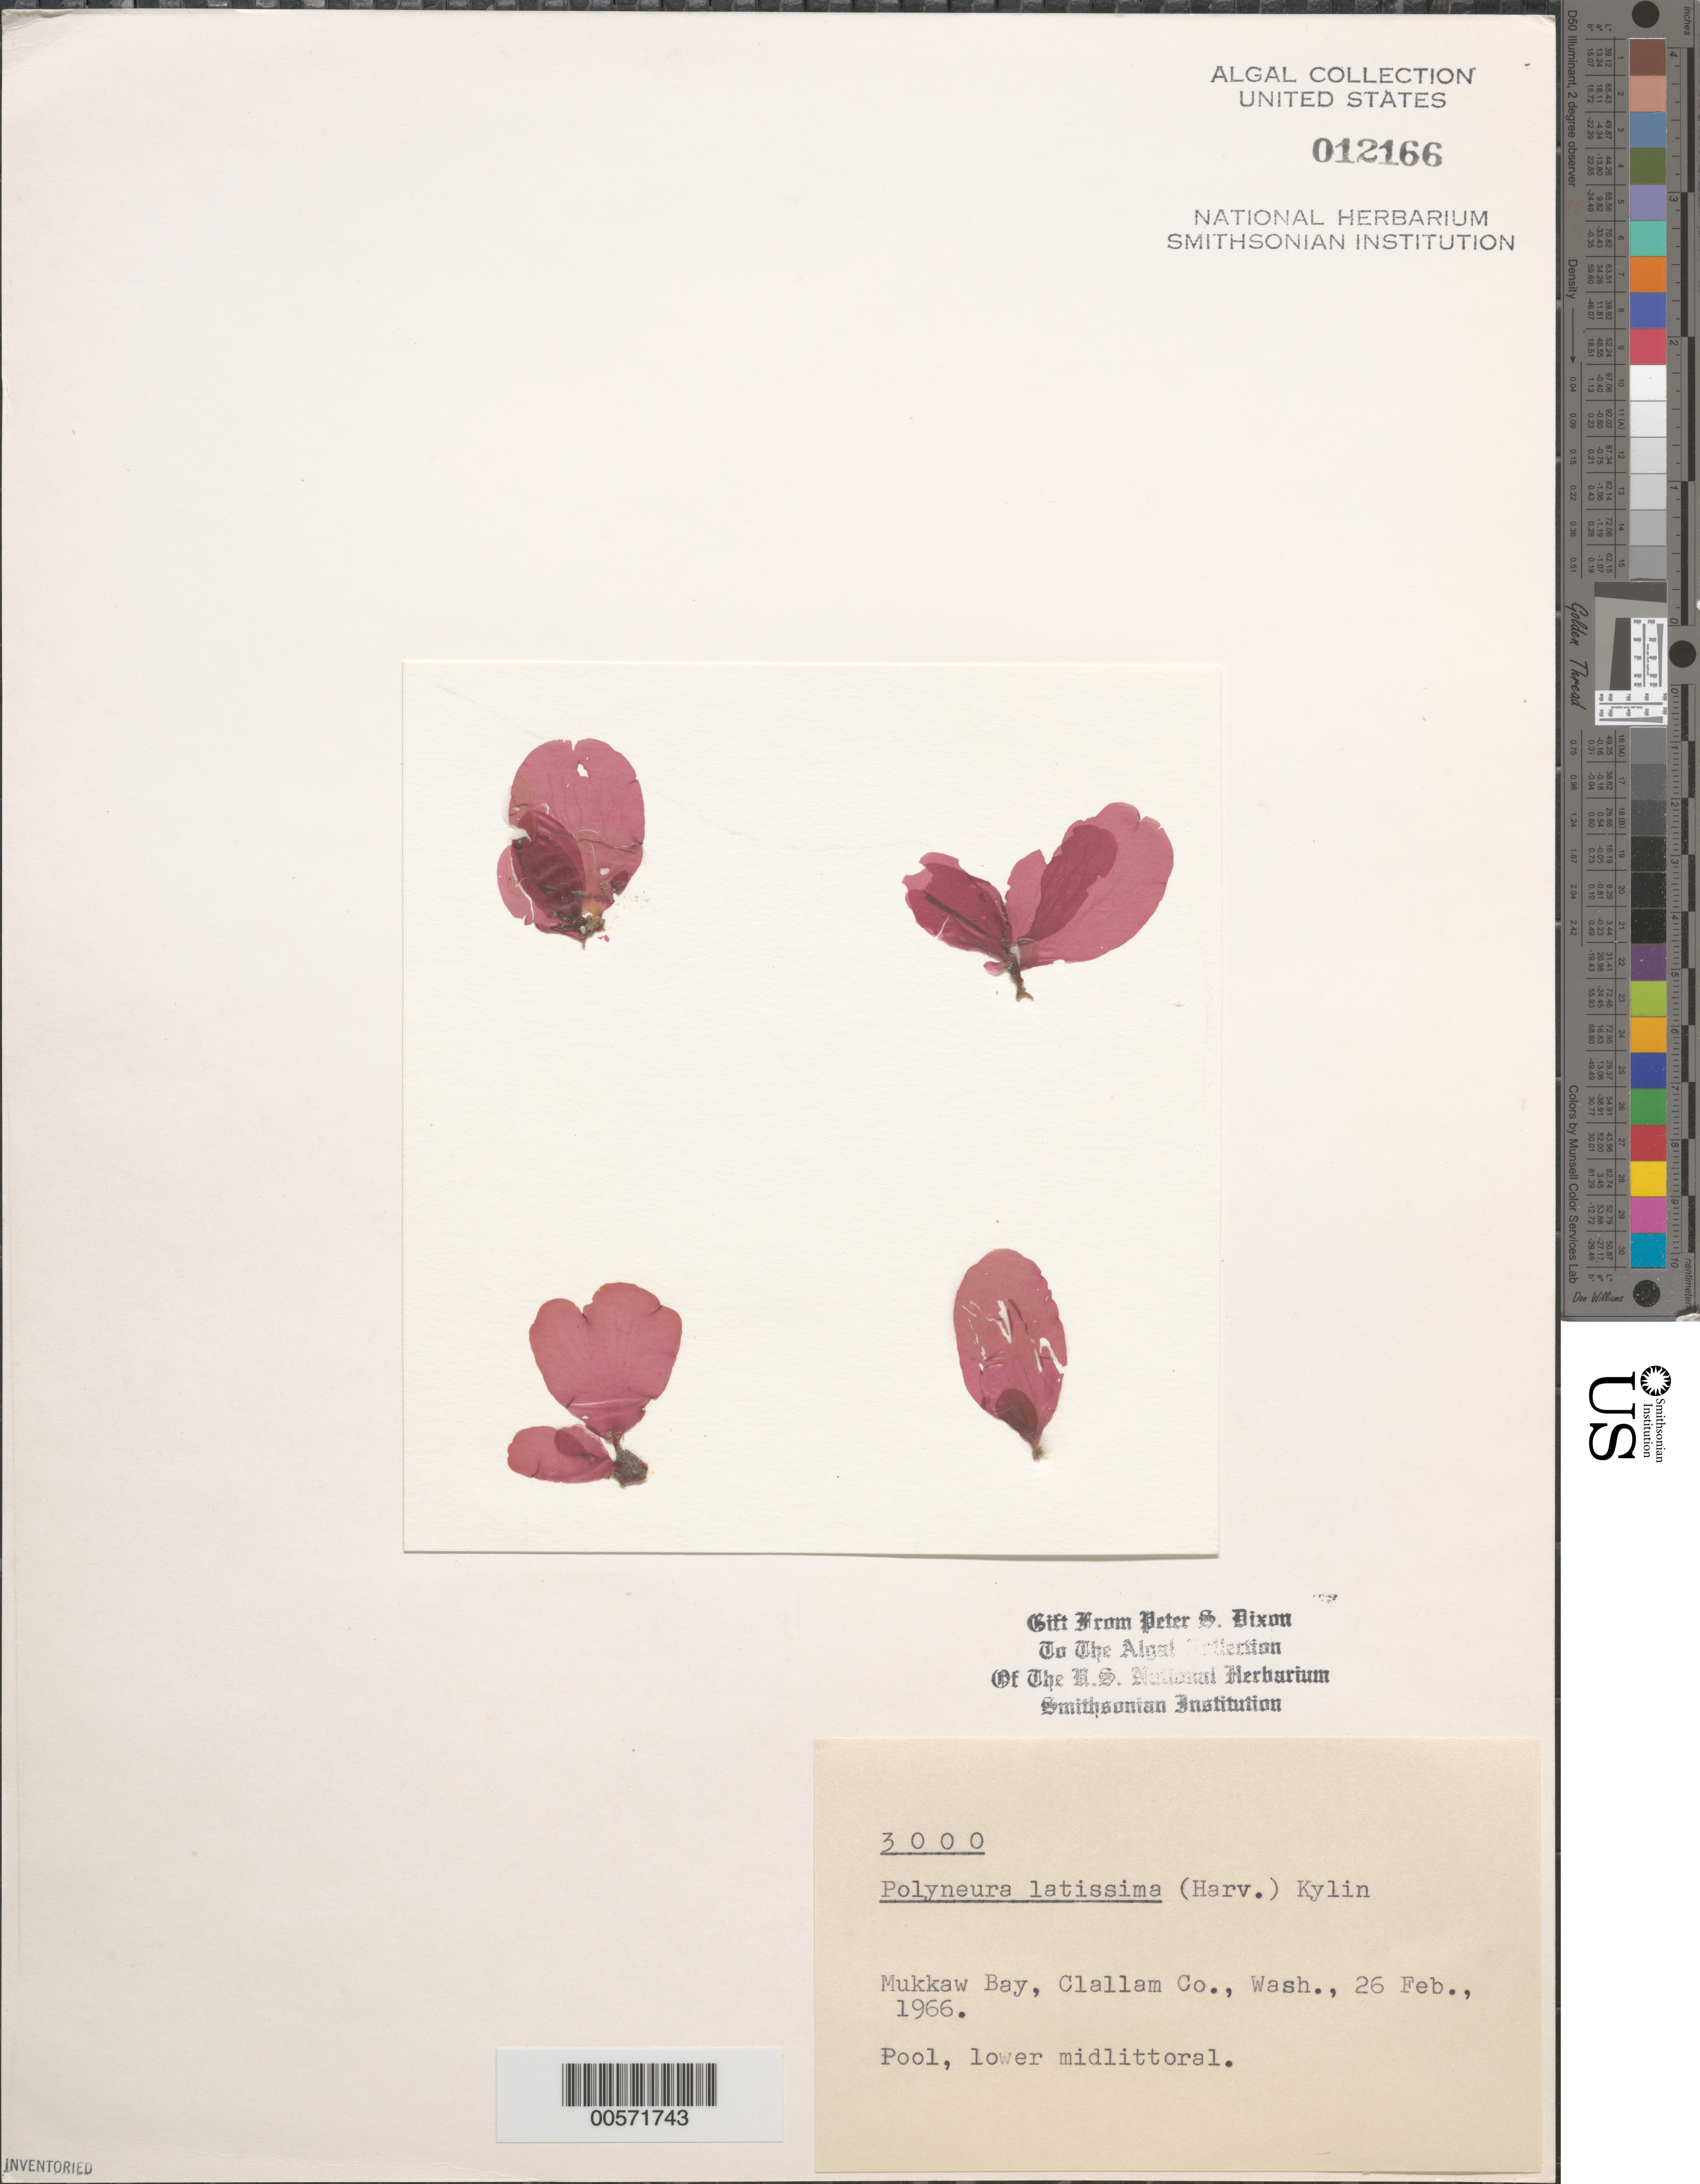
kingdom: Plantae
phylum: Rhodophyta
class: Florideophyceae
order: Ceramiales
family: Delesseriaceae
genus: Polyneura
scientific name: Polyneura latissima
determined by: Dixon, P. S.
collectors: P. S. Dixon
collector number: PSD 3000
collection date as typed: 26 Feb 1966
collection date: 1966-02-26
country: United States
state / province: Washington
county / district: Clallam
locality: Mukkaw Bay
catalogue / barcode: US 12166